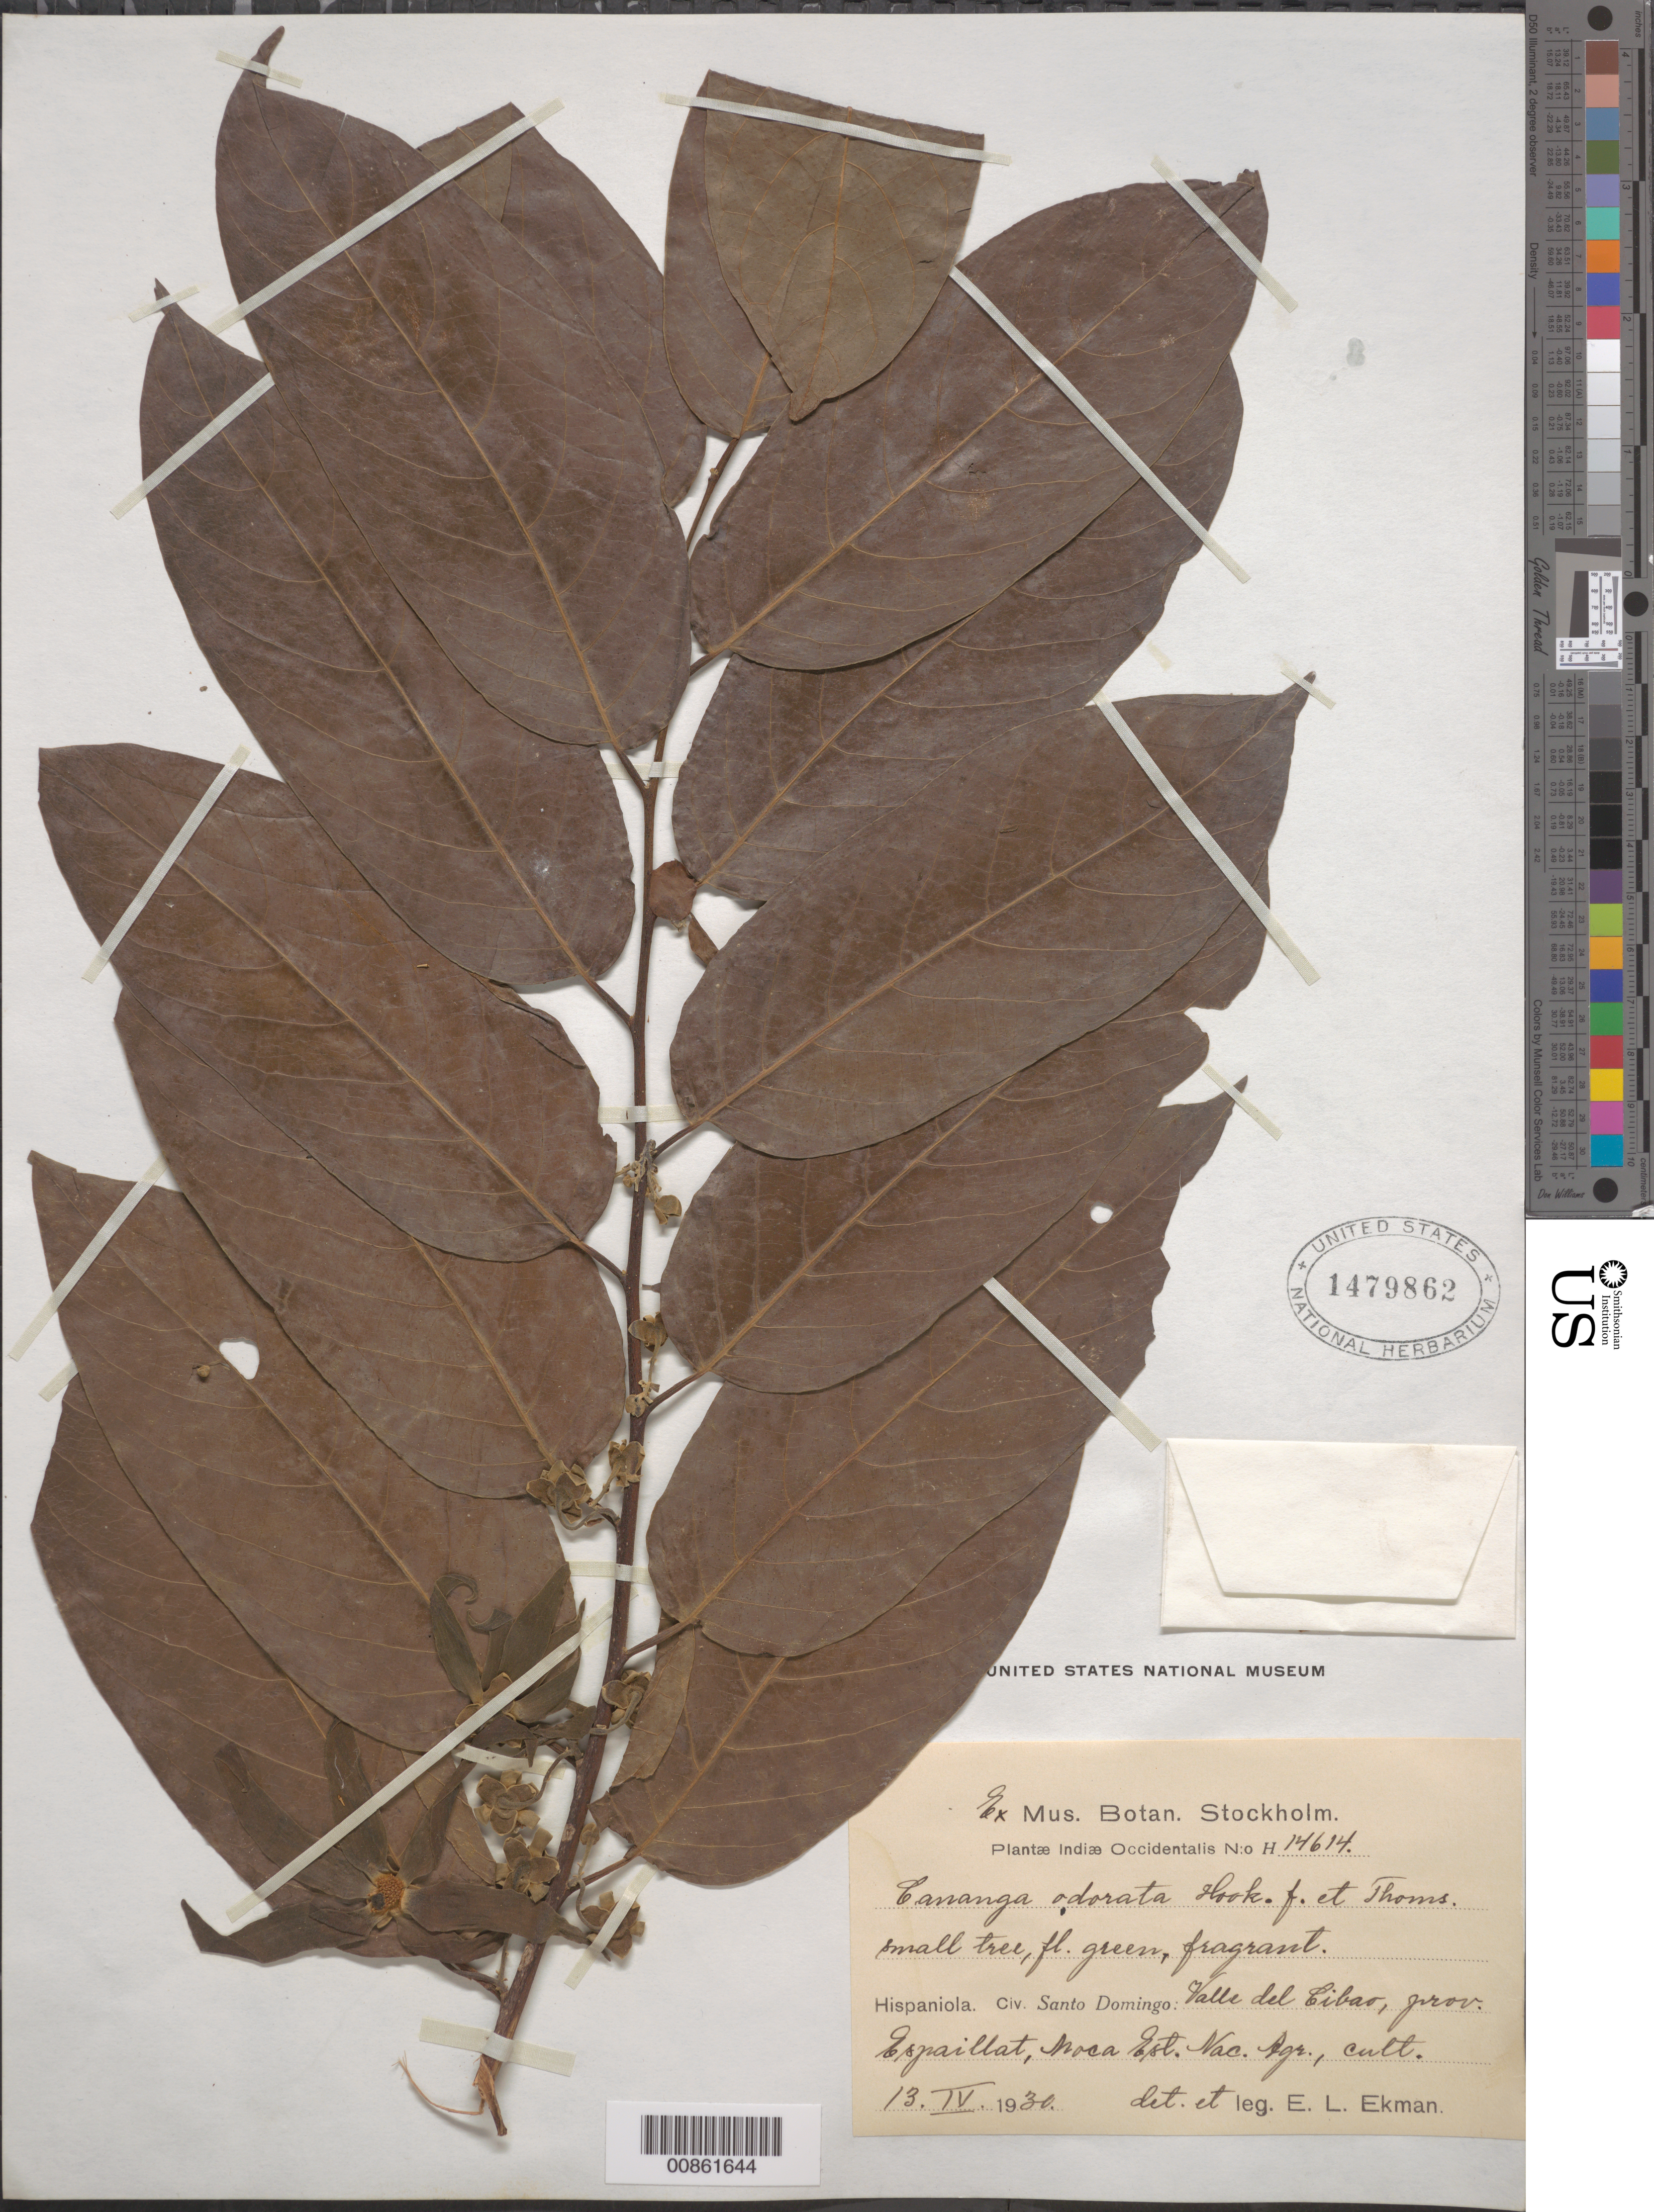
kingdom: Plantae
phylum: Tracheophyta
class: Magnoliopsida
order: Magnoliales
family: Annonaceae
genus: Cananga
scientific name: Cananga odorata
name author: (Lam.) Hook. f. & Thomson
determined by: Ekman, E. L.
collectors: E. L. Ekman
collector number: H 14614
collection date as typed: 13 Apr 1930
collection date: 1930-04-13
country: Dominican Republic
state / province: Espaillat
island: Hispaniola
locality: Valle del Cibao, Moca Est. nac. Agr.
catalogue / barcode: US 1479862